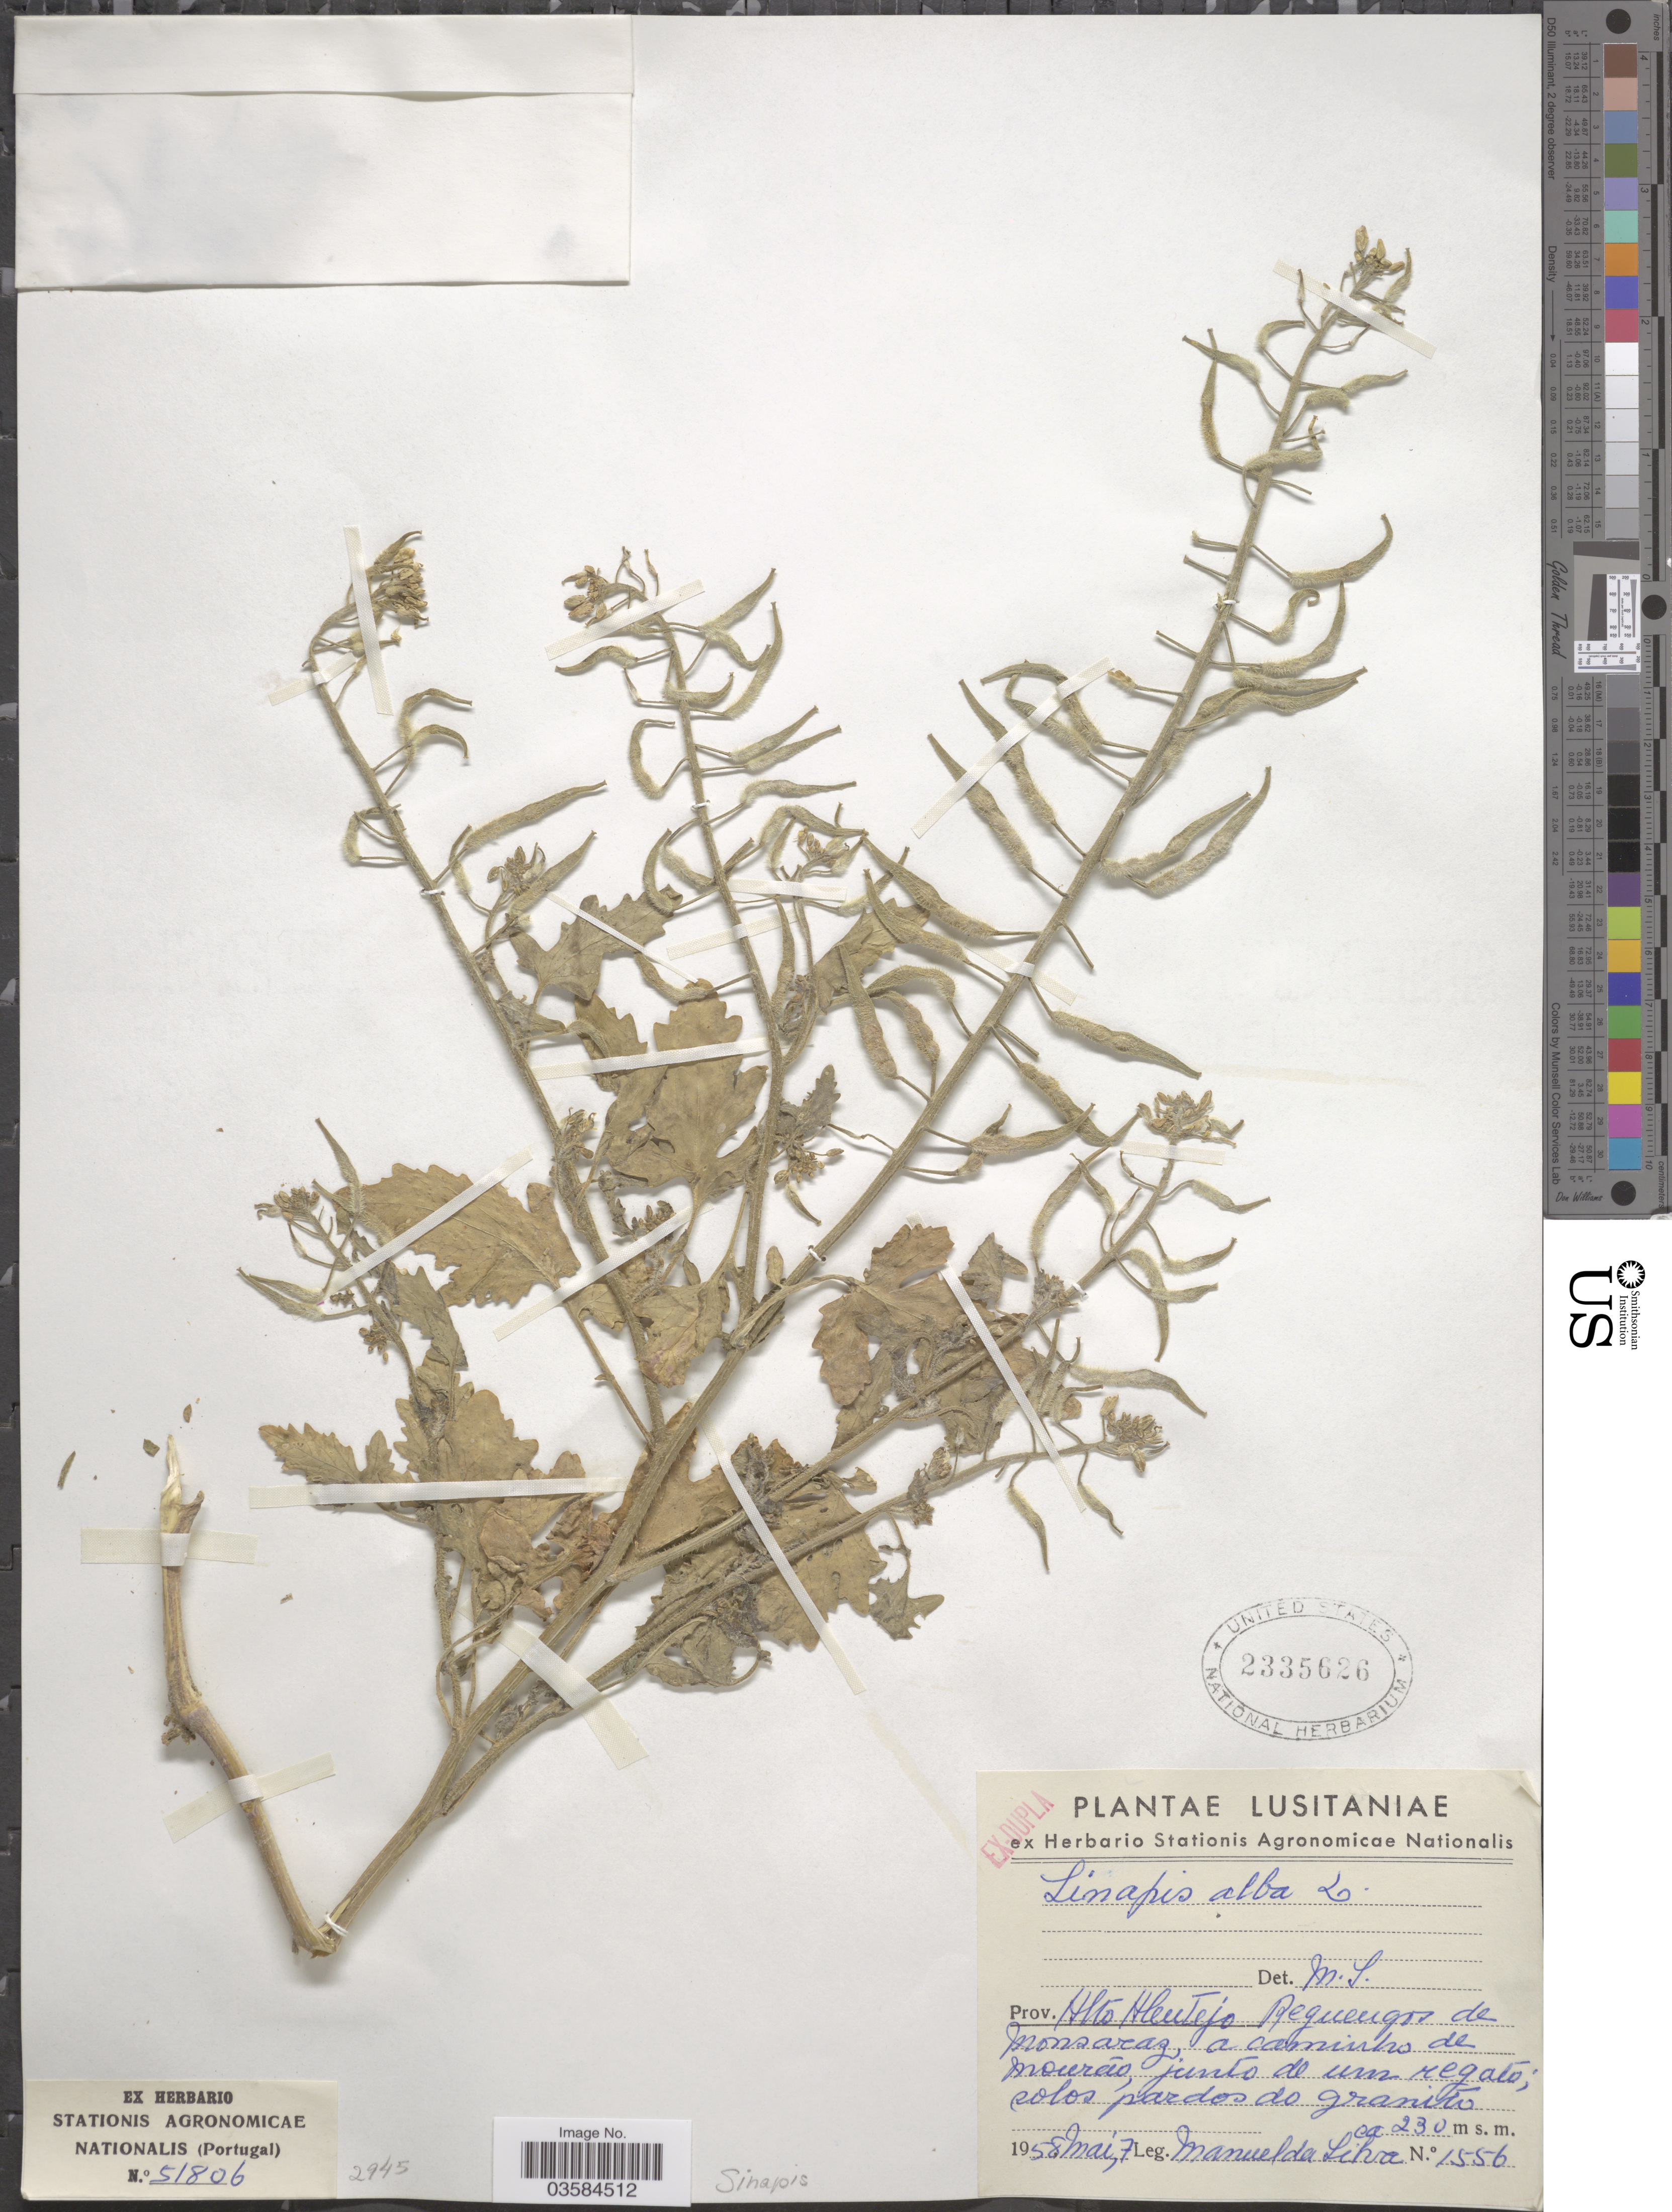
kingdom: Plantae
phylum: Tracheophyta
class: Magnoliopsida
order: Brassicales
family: Brassicaceae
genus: Sinapis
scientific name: Sinapis alba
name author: L.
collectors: M. Da Silva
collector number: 1556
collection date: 1958-05-07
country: Portugal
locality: Lusitaniae. Prov. Alto Alentejo. Reguengos de Monsaraz, a caminho de mourao, junto de um regato, solos pardos do granito. [interpreted]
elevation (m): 230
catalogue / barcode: US 2335626